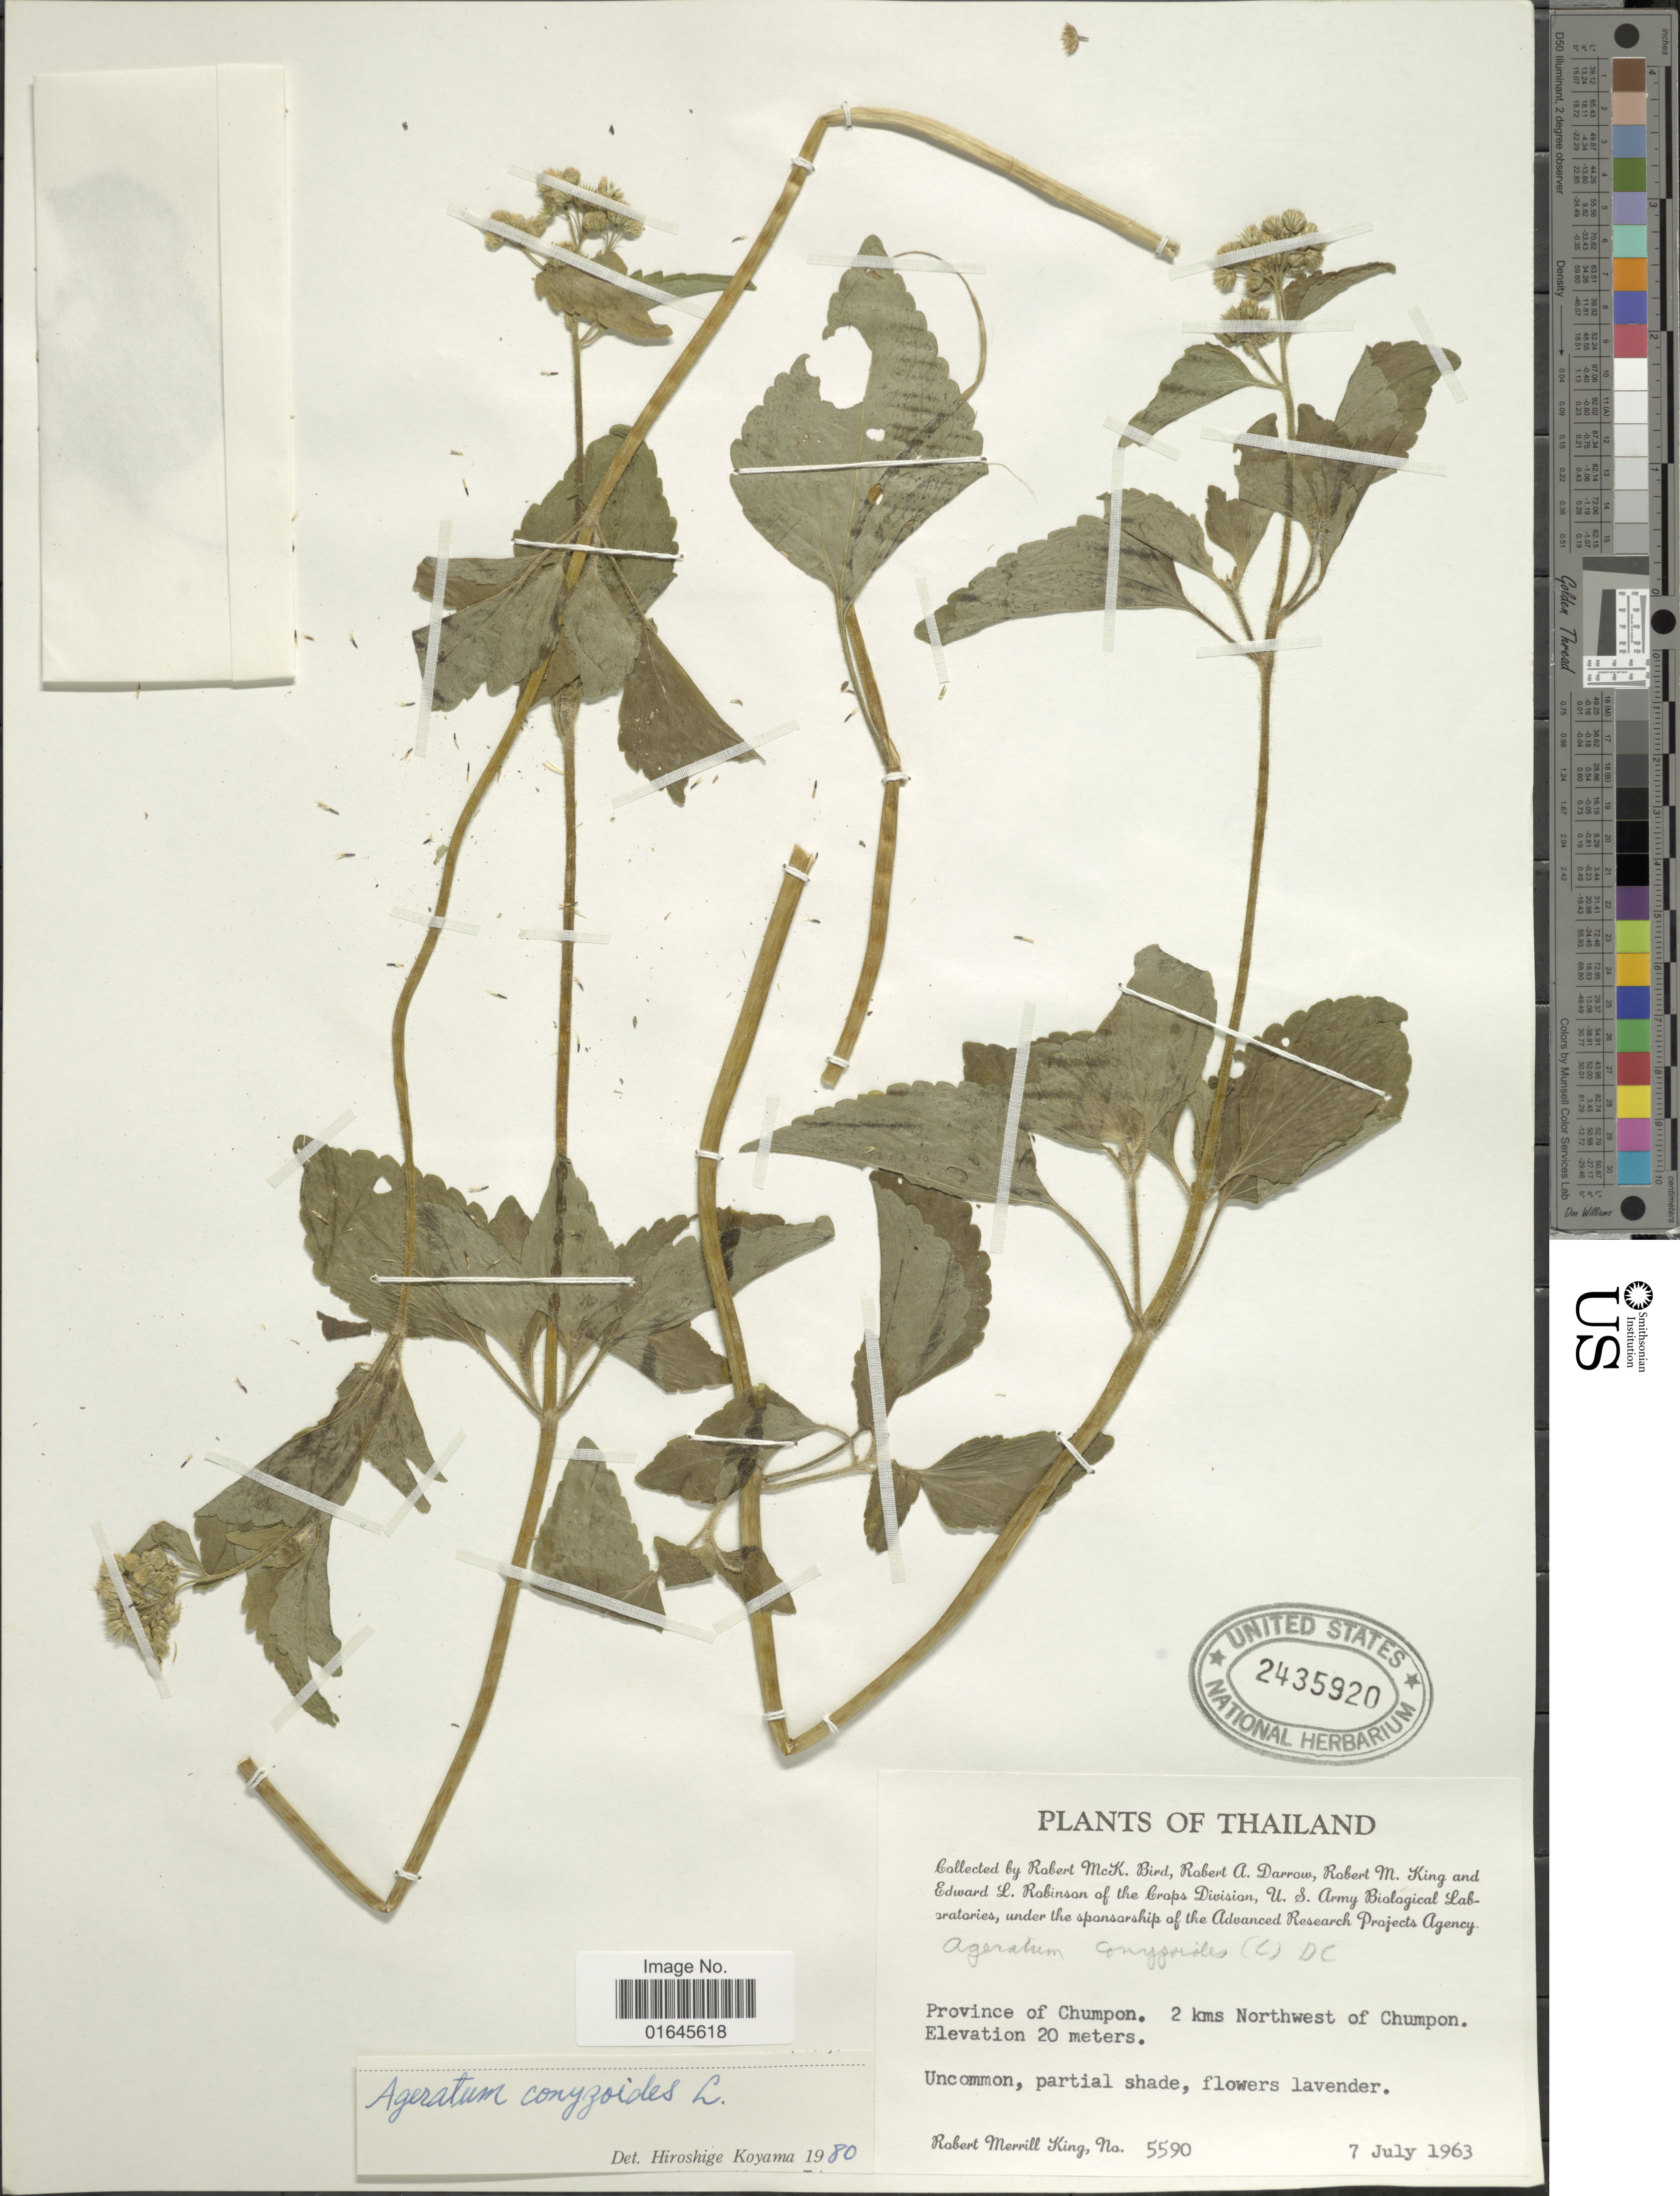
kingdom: Plantae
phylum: Tracheophyta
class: Magnoliopsida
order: Asterales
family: Asteraceae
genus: Ageratum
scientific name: Ageratum conyzoides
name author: L.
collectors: R. M. King, R. M. Bird, R. A. Darrow & E. L. Robinson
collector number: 5590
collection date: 1963-07-07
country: Thailand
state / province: Chumpon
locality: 2 kms Northwest of Chumpon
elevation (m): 20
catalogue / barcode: US 2435920